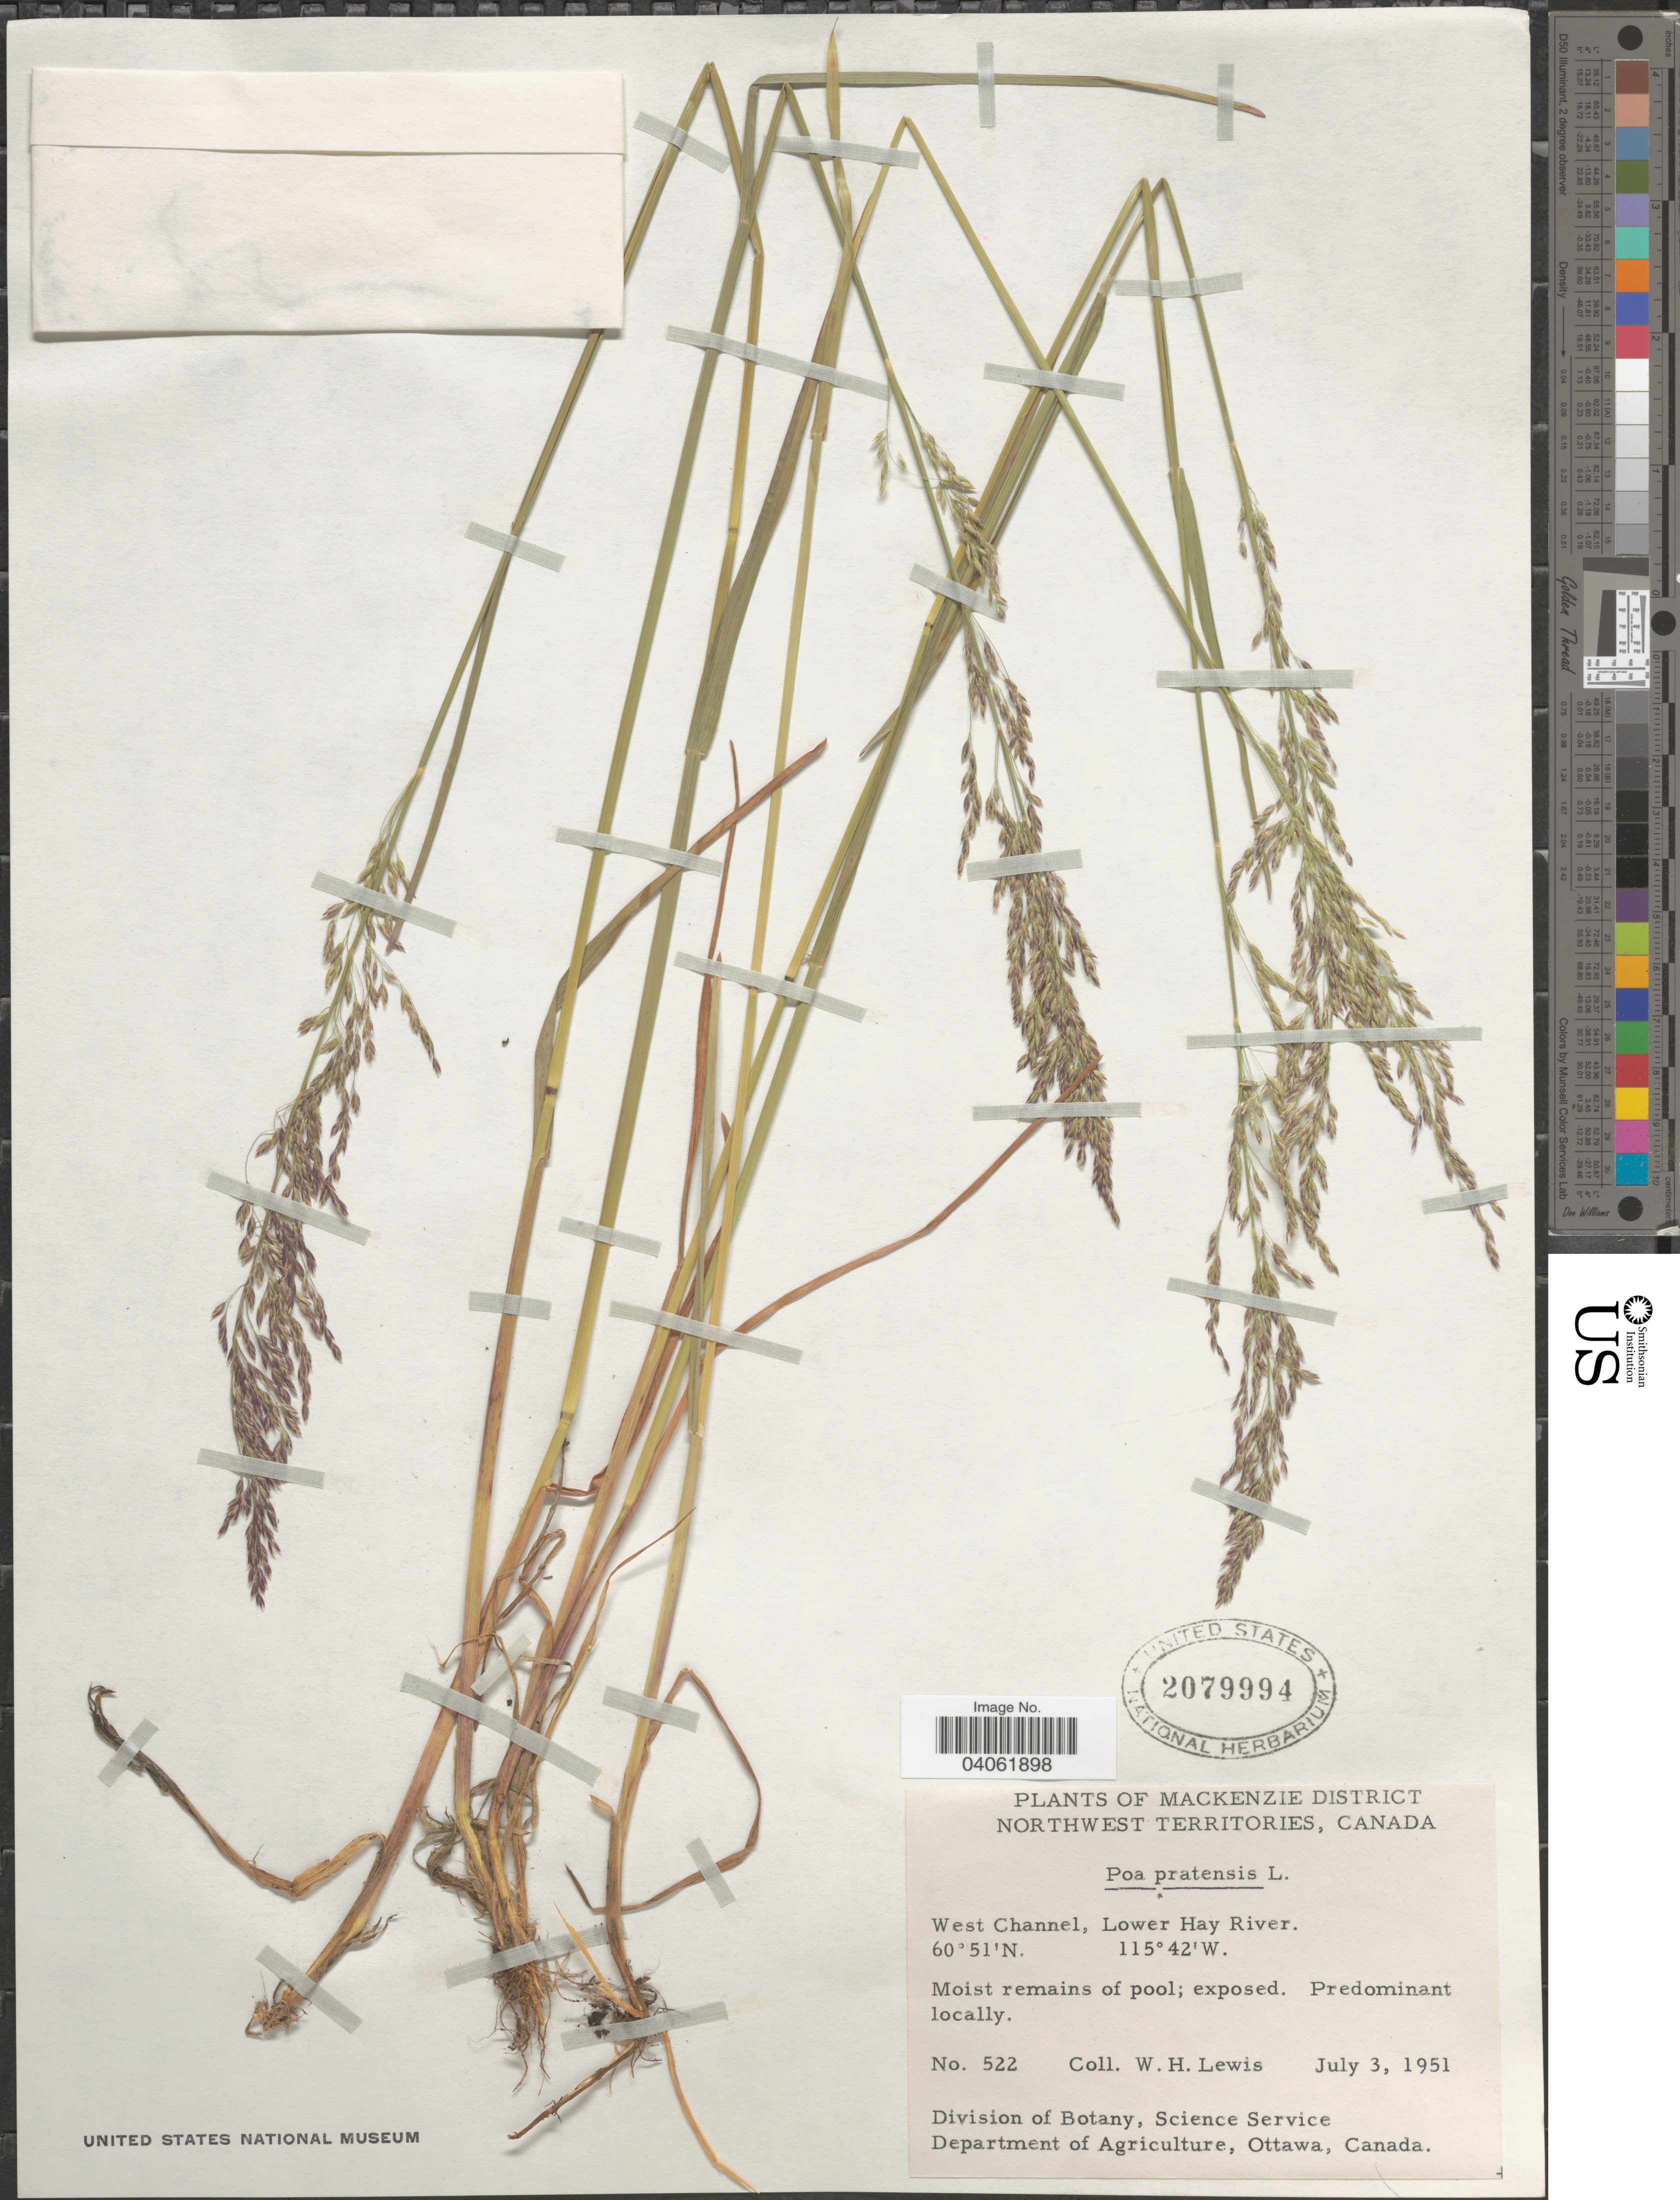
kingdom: Plantae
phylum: Tracheophyta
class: Liliopsida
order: Poales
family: Poaceae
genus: Poa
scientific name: Poa pratensis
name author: L.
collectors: W. H. Lewis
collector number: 522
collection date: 1951-07-03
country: Canada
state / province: Northwest Territories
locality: Mackenzie District. West Channel, Lower Hay River.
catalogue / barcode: US 2079994